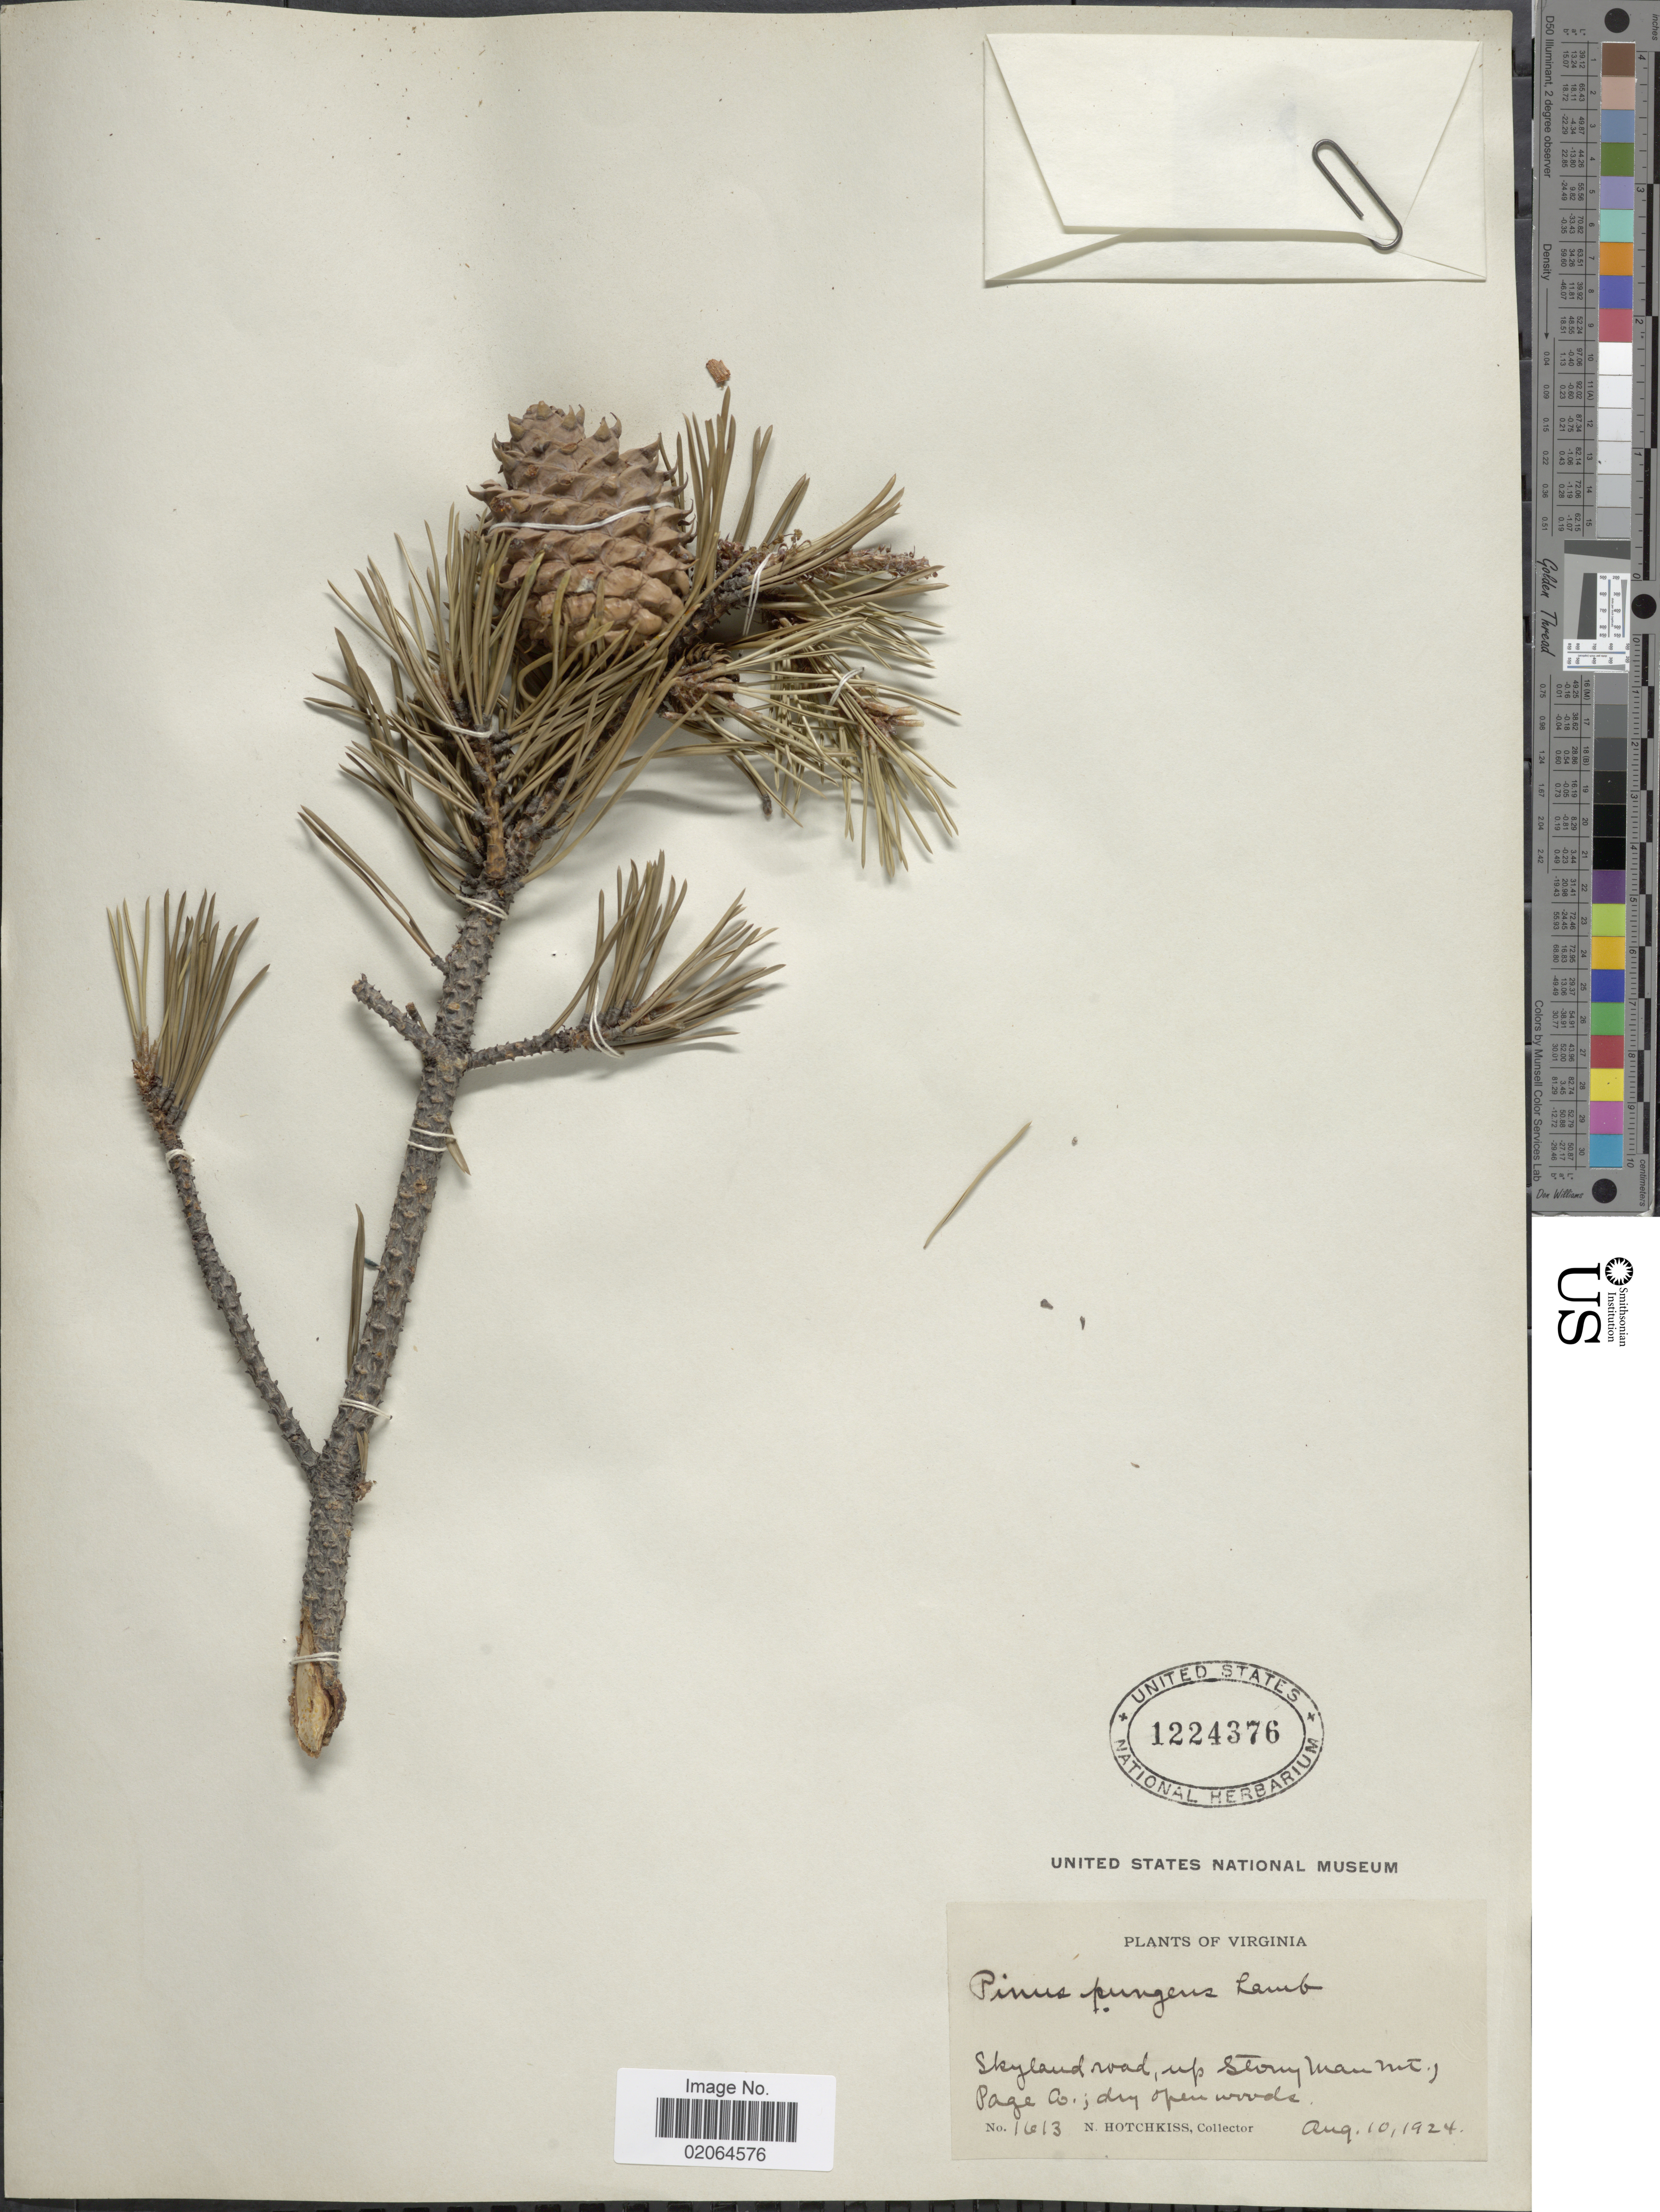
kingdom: Plantae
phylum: Tracheophyta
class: Pinopsida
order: Pinales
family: Pinaceae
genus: Pinus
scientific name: Pinus pungens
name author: Lamb.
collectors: N. Hotchkiss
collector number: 1613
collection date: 1924-08-10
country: United States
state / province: Virginia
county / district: Page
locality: Virginia. Skyland road, up stony man Mt. Page Co.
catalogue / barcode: US 1224376